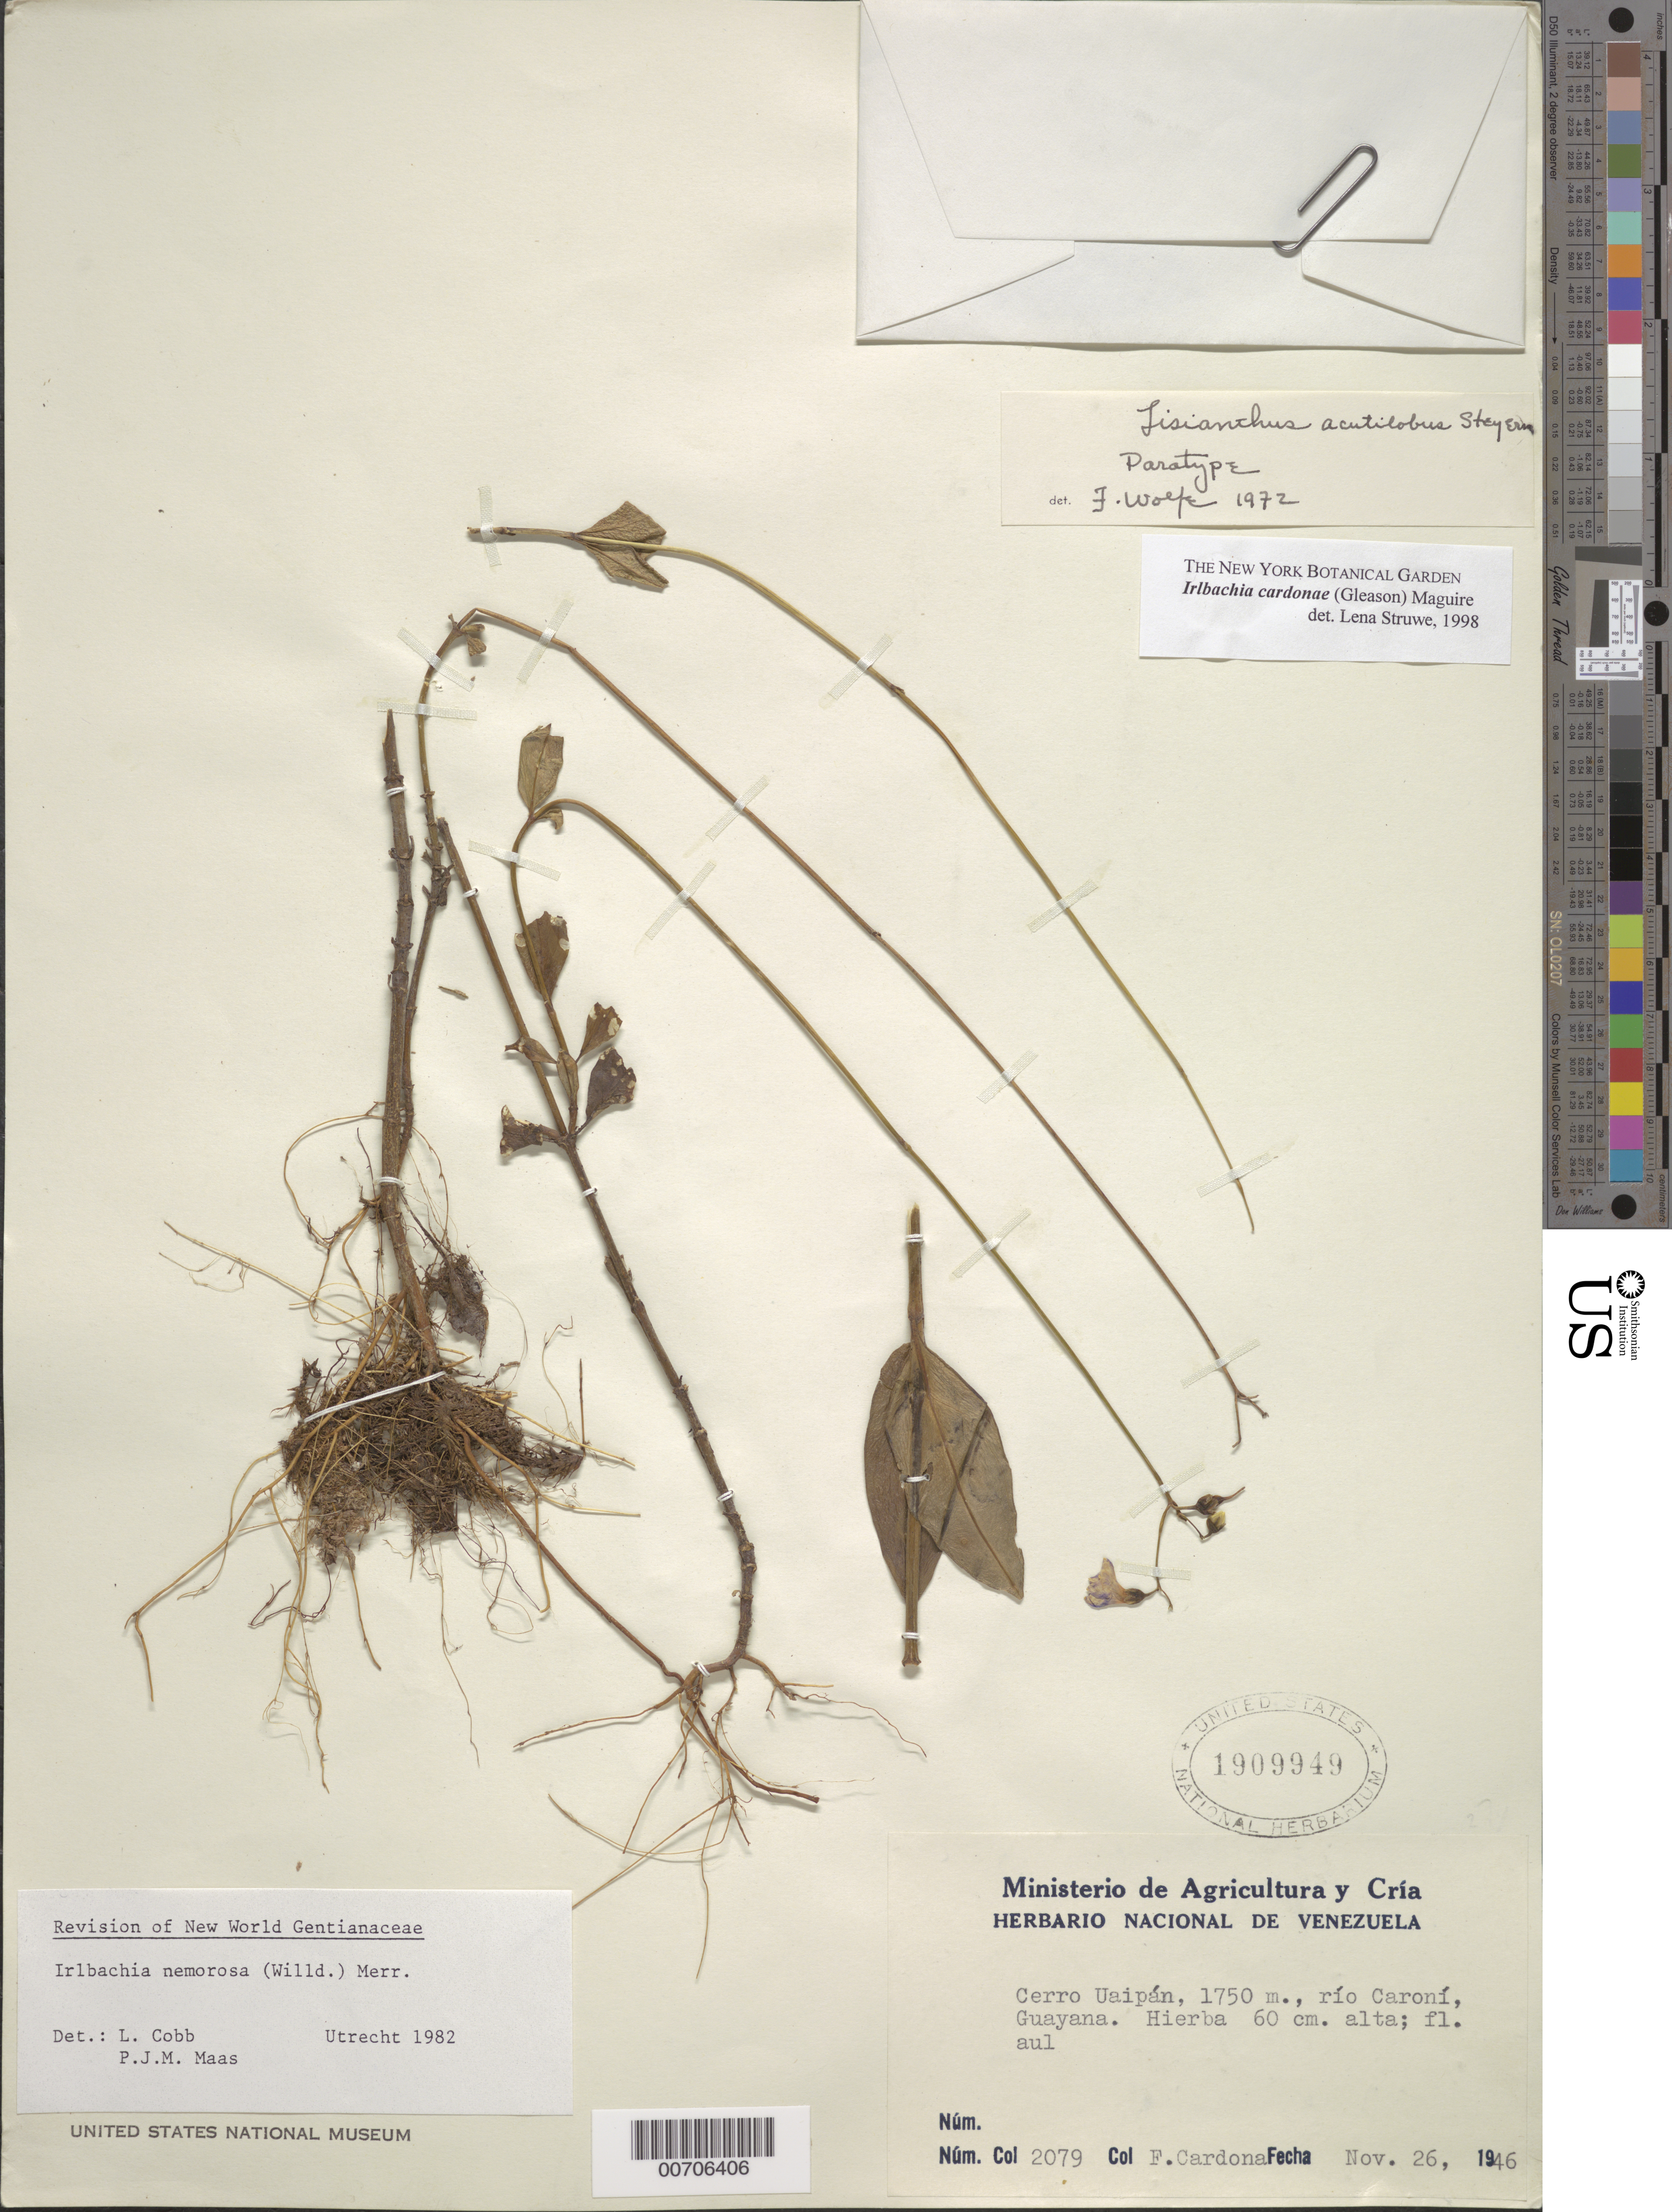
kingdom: Plantae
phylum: Tracheophyta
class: Magnoliopsida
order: Gentianales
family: Gentianaceae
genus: Irlbachia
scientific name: Irlbachia cardonae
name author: (Gleason) Maguire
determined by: Struwe, L.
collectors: F. Cardona Puig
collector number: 2079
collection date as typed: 26-Nov-46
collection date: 1946-11-26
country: Venezuela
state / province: Bolívar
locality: Cerro Uaipán, Río Caroní; Guayana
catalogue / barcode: US 1909949